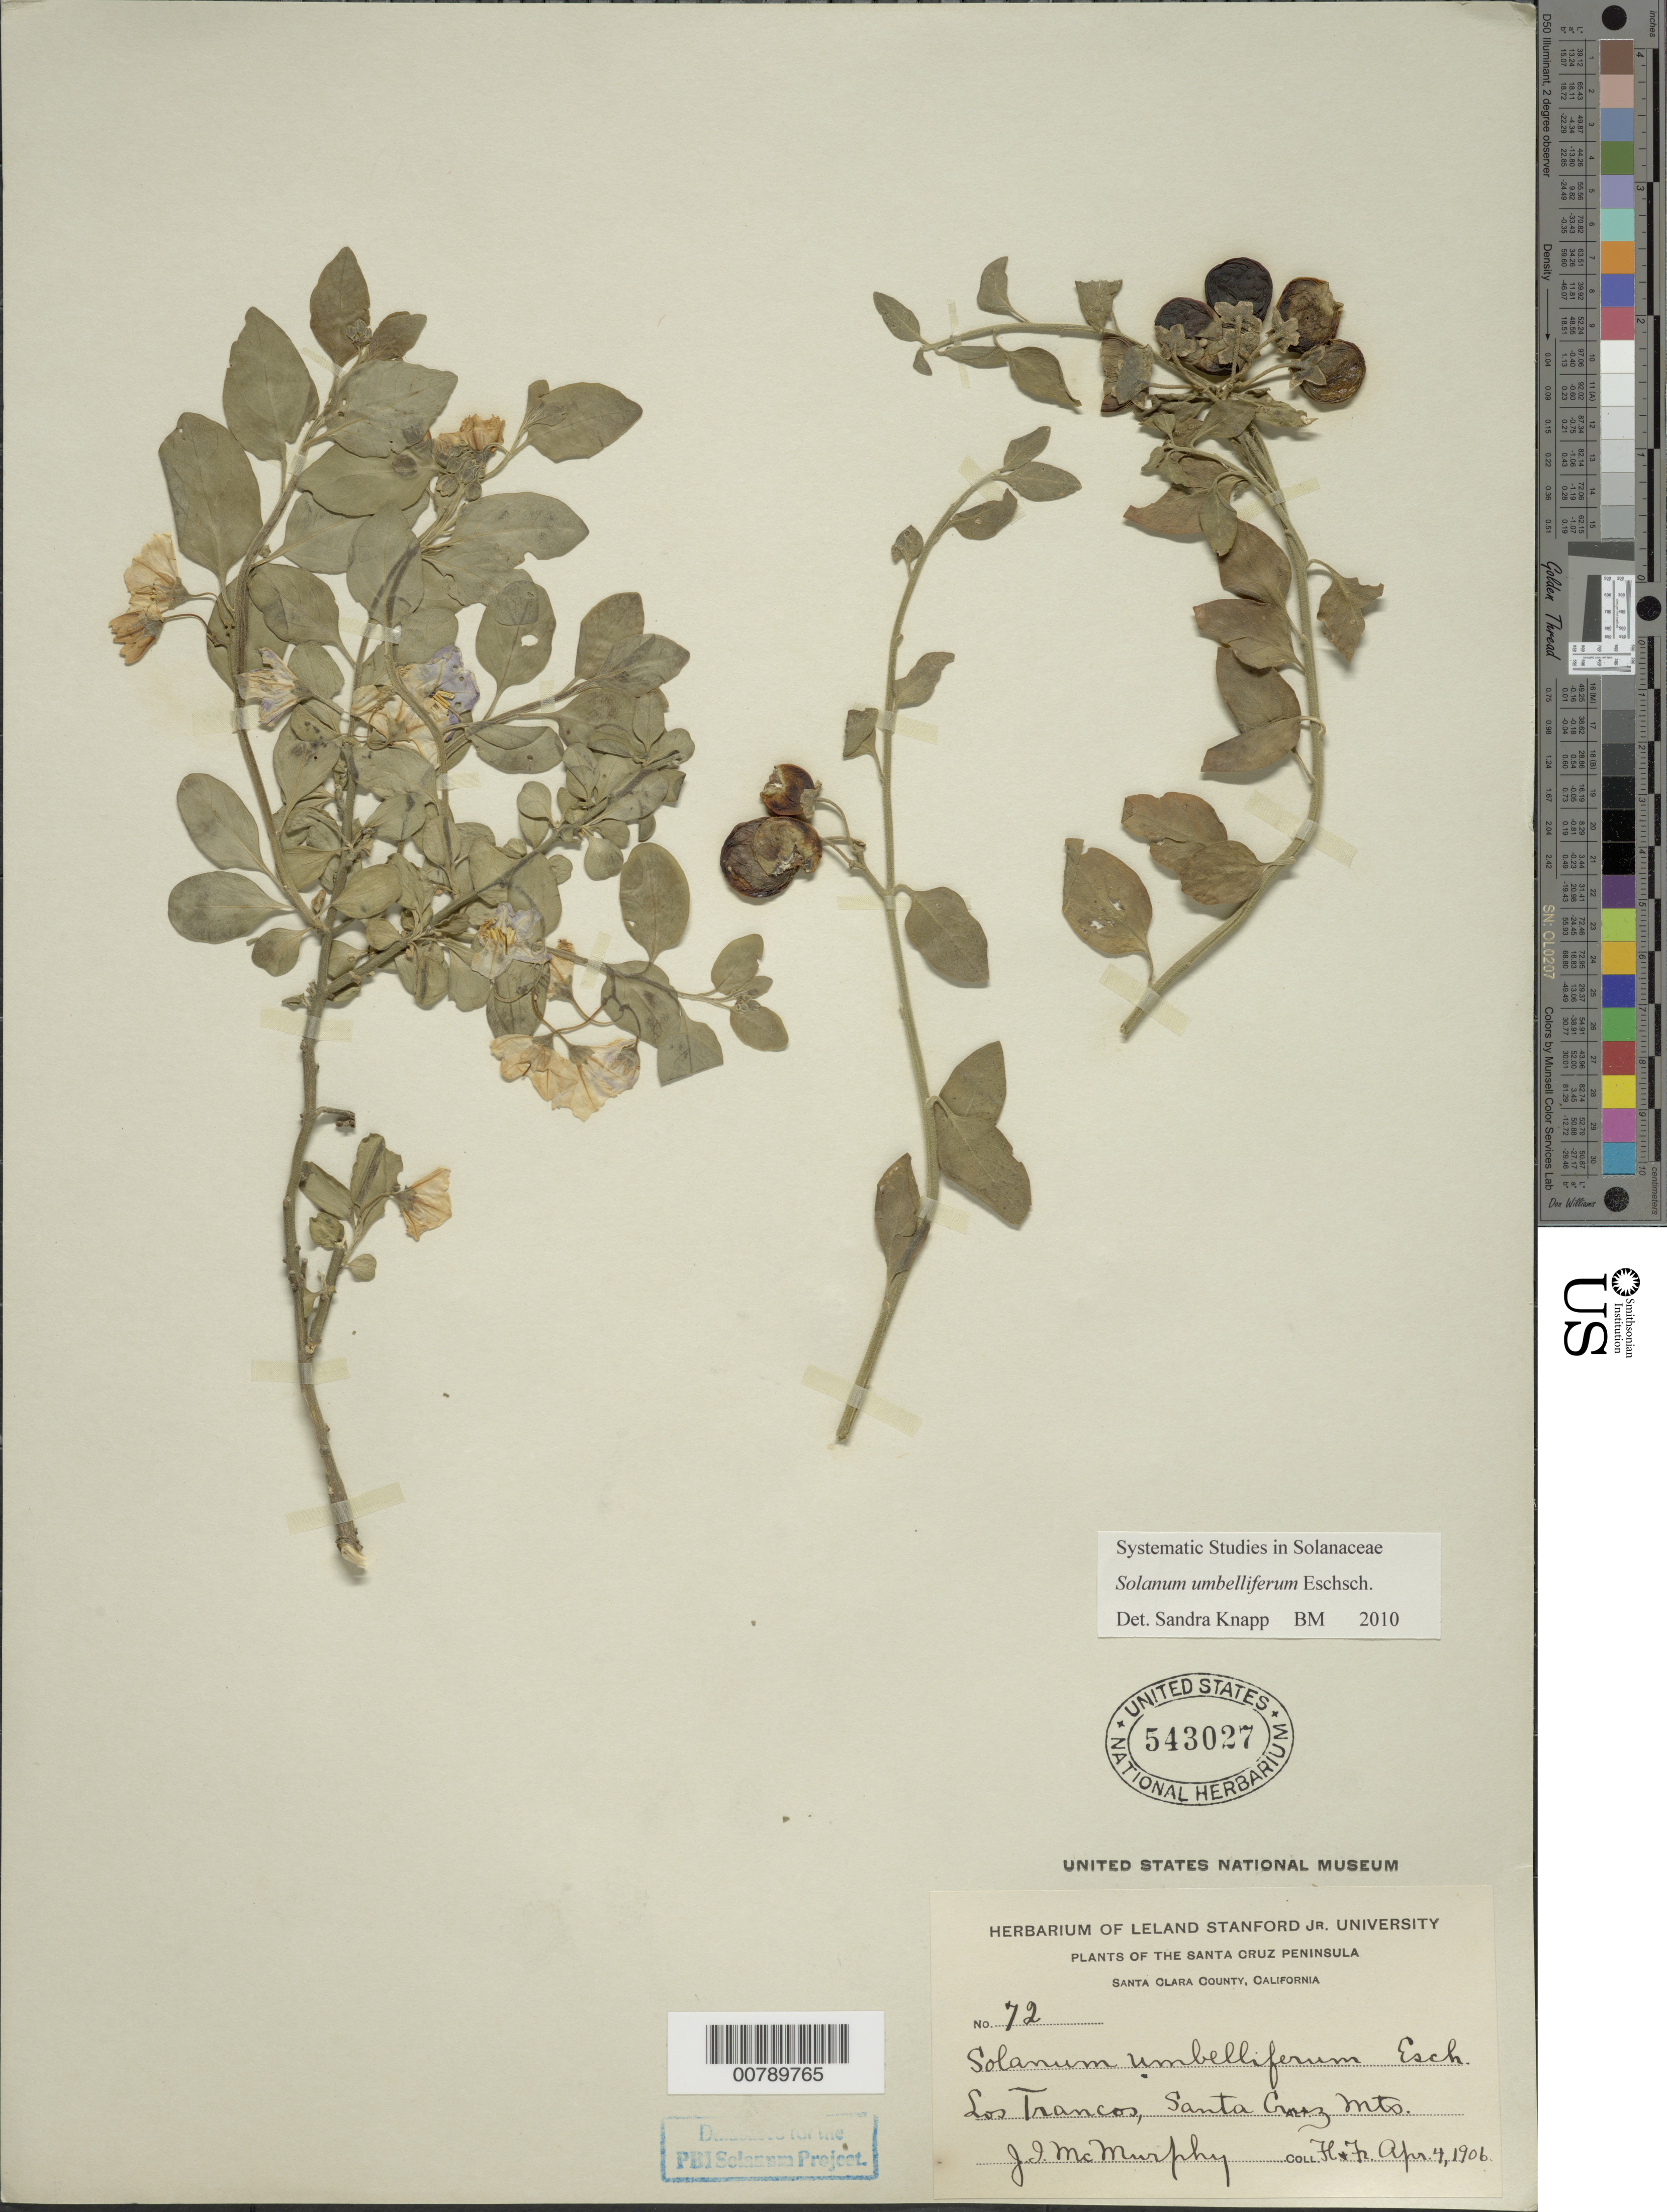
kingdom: Plantae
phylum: Tracheophyta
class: Magnoliopsida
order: Solanales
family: Solanaceae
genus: Solanum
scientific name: Solanum umbelliferum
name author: Eschsch.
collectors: J. McMurphy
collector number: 72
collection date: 1906-04-04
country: United States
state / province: California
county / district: Santa Clara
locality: The Santa Cruz Peninsula. Santa Clara County. Los Trancos, Santa Cruz Mts.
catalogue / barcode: US 543027